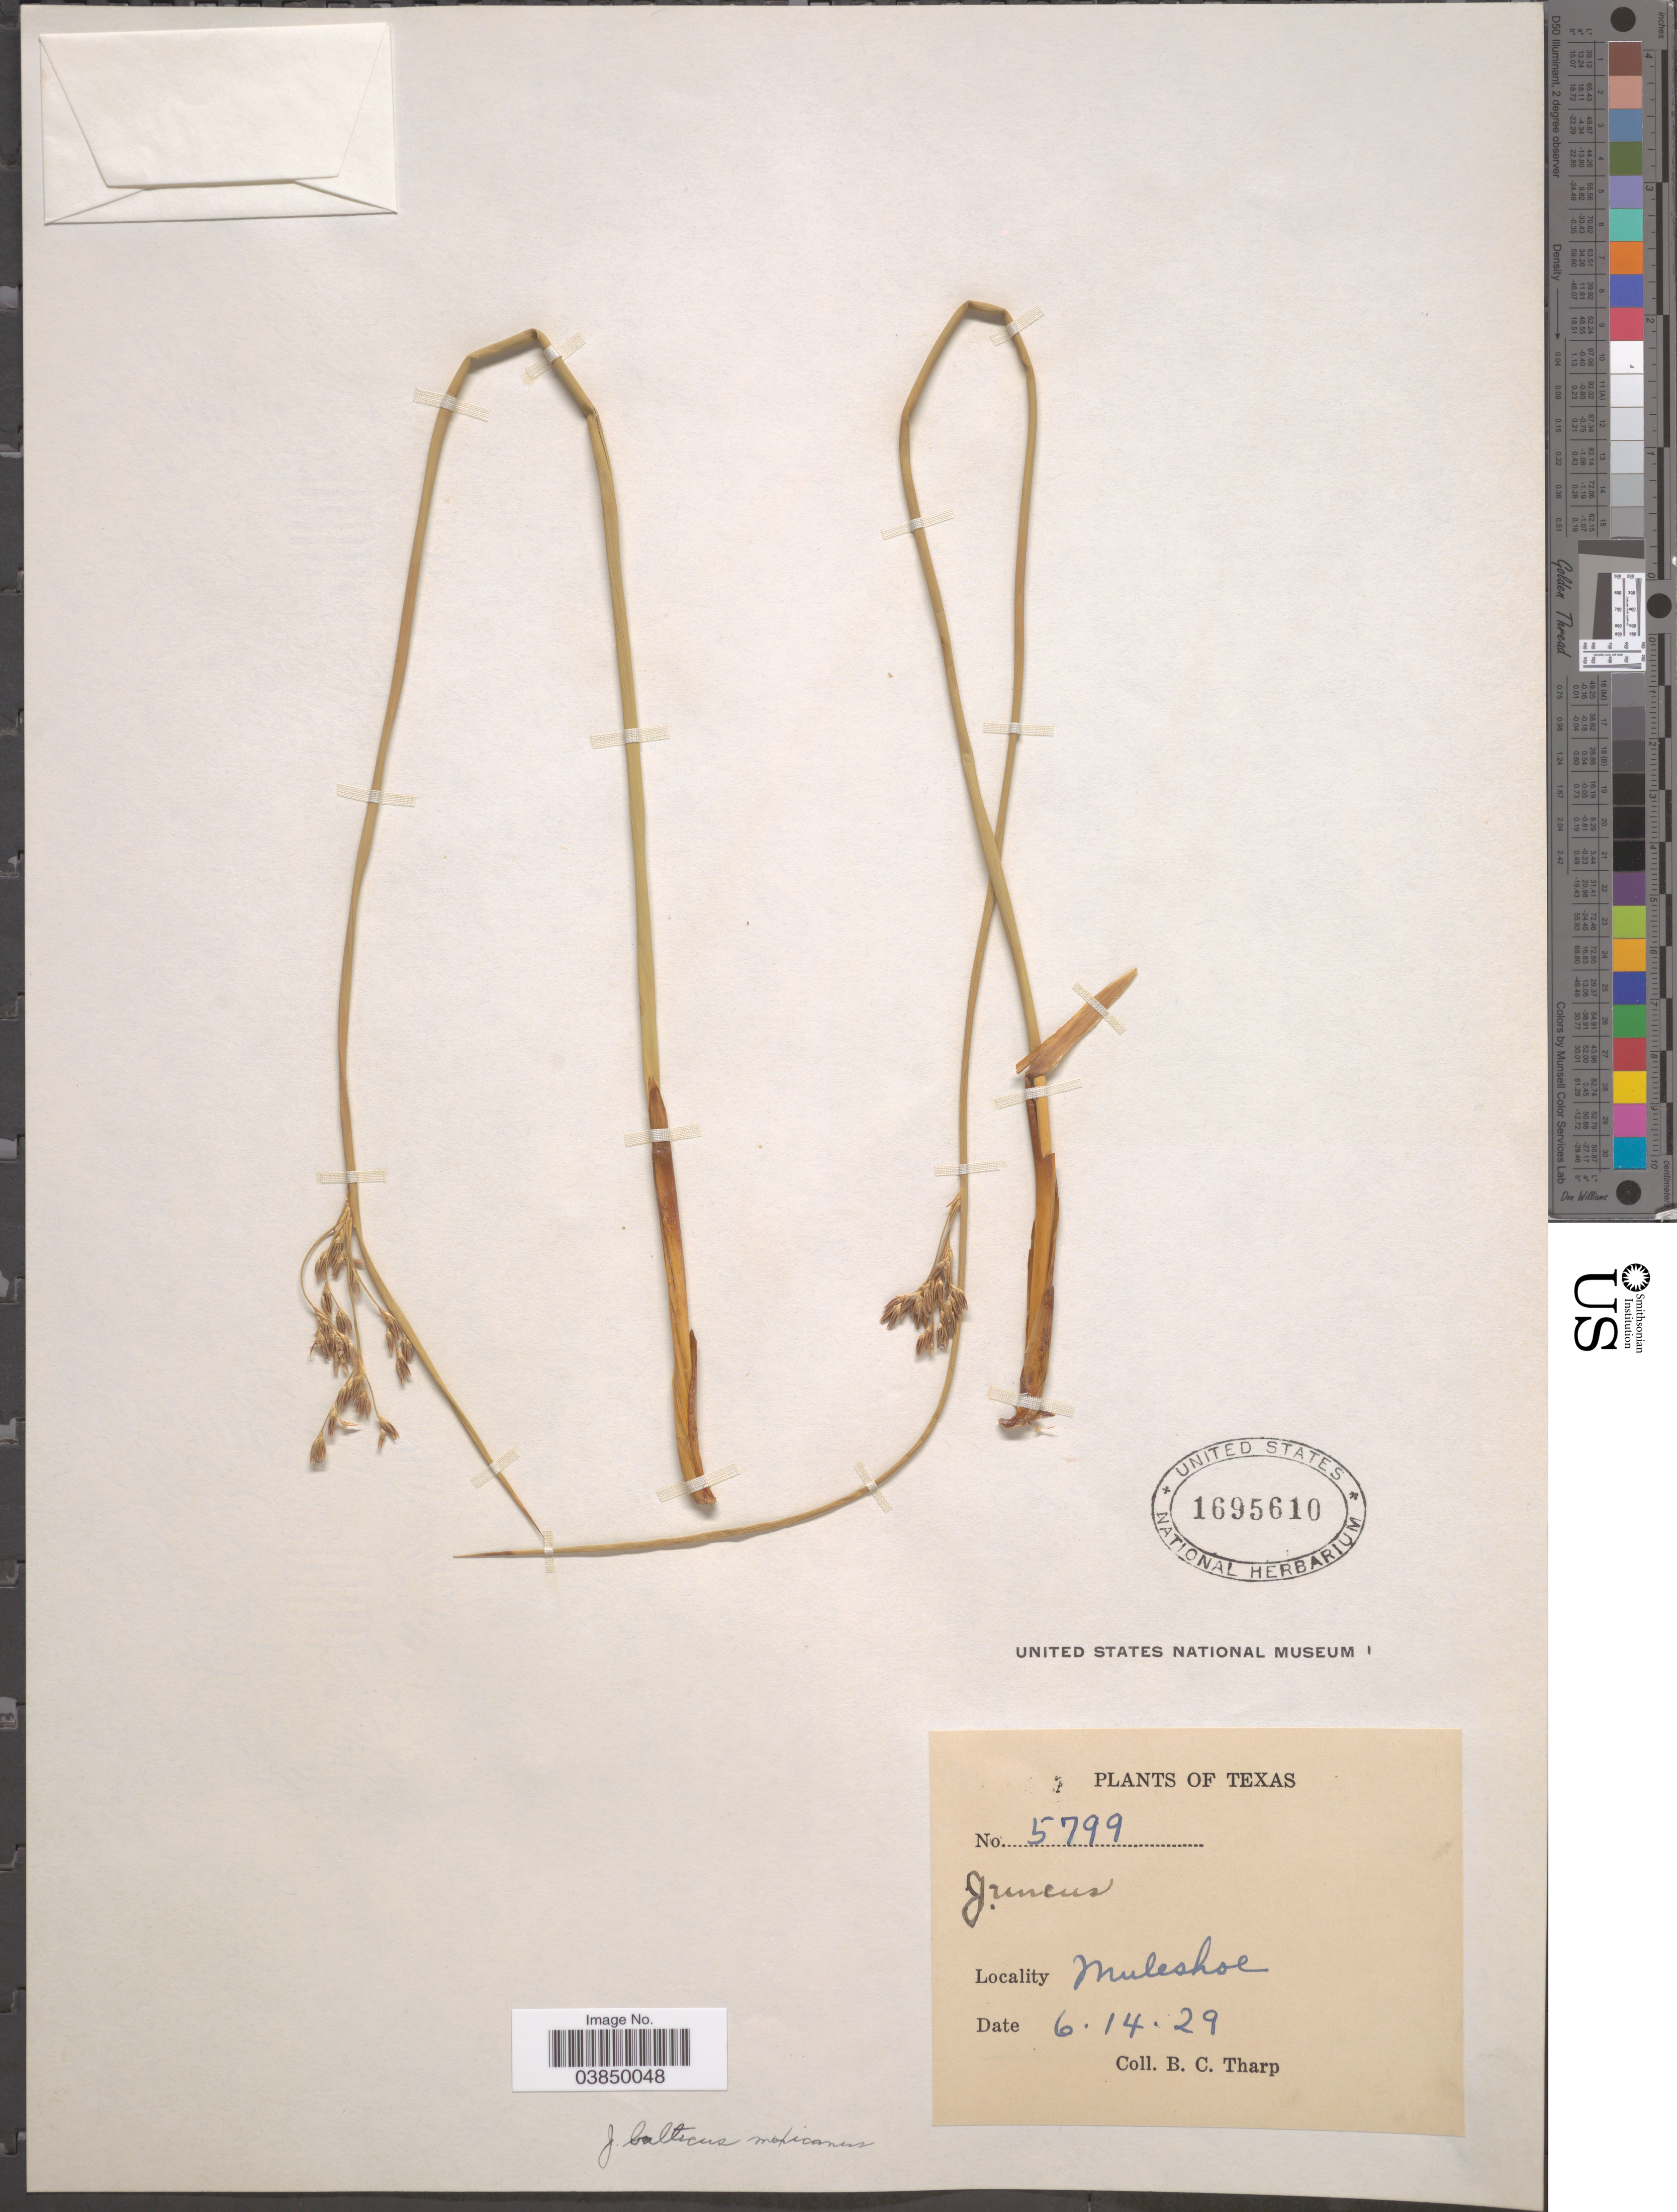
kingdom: Plantae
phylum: Tracheophyta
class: Liliopsida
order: Poales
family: Juncaceae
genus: Juncus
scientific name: Juncus balticus var. mexicanus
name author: (Willd. ex Schult. & Schult. f.) Snogerup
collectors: B. C. Tharp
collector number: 5799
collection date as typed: Transcribed d/m/y: 14/6/29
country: United States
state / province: Texas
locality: Muleshoe.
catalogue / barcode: US 1695610